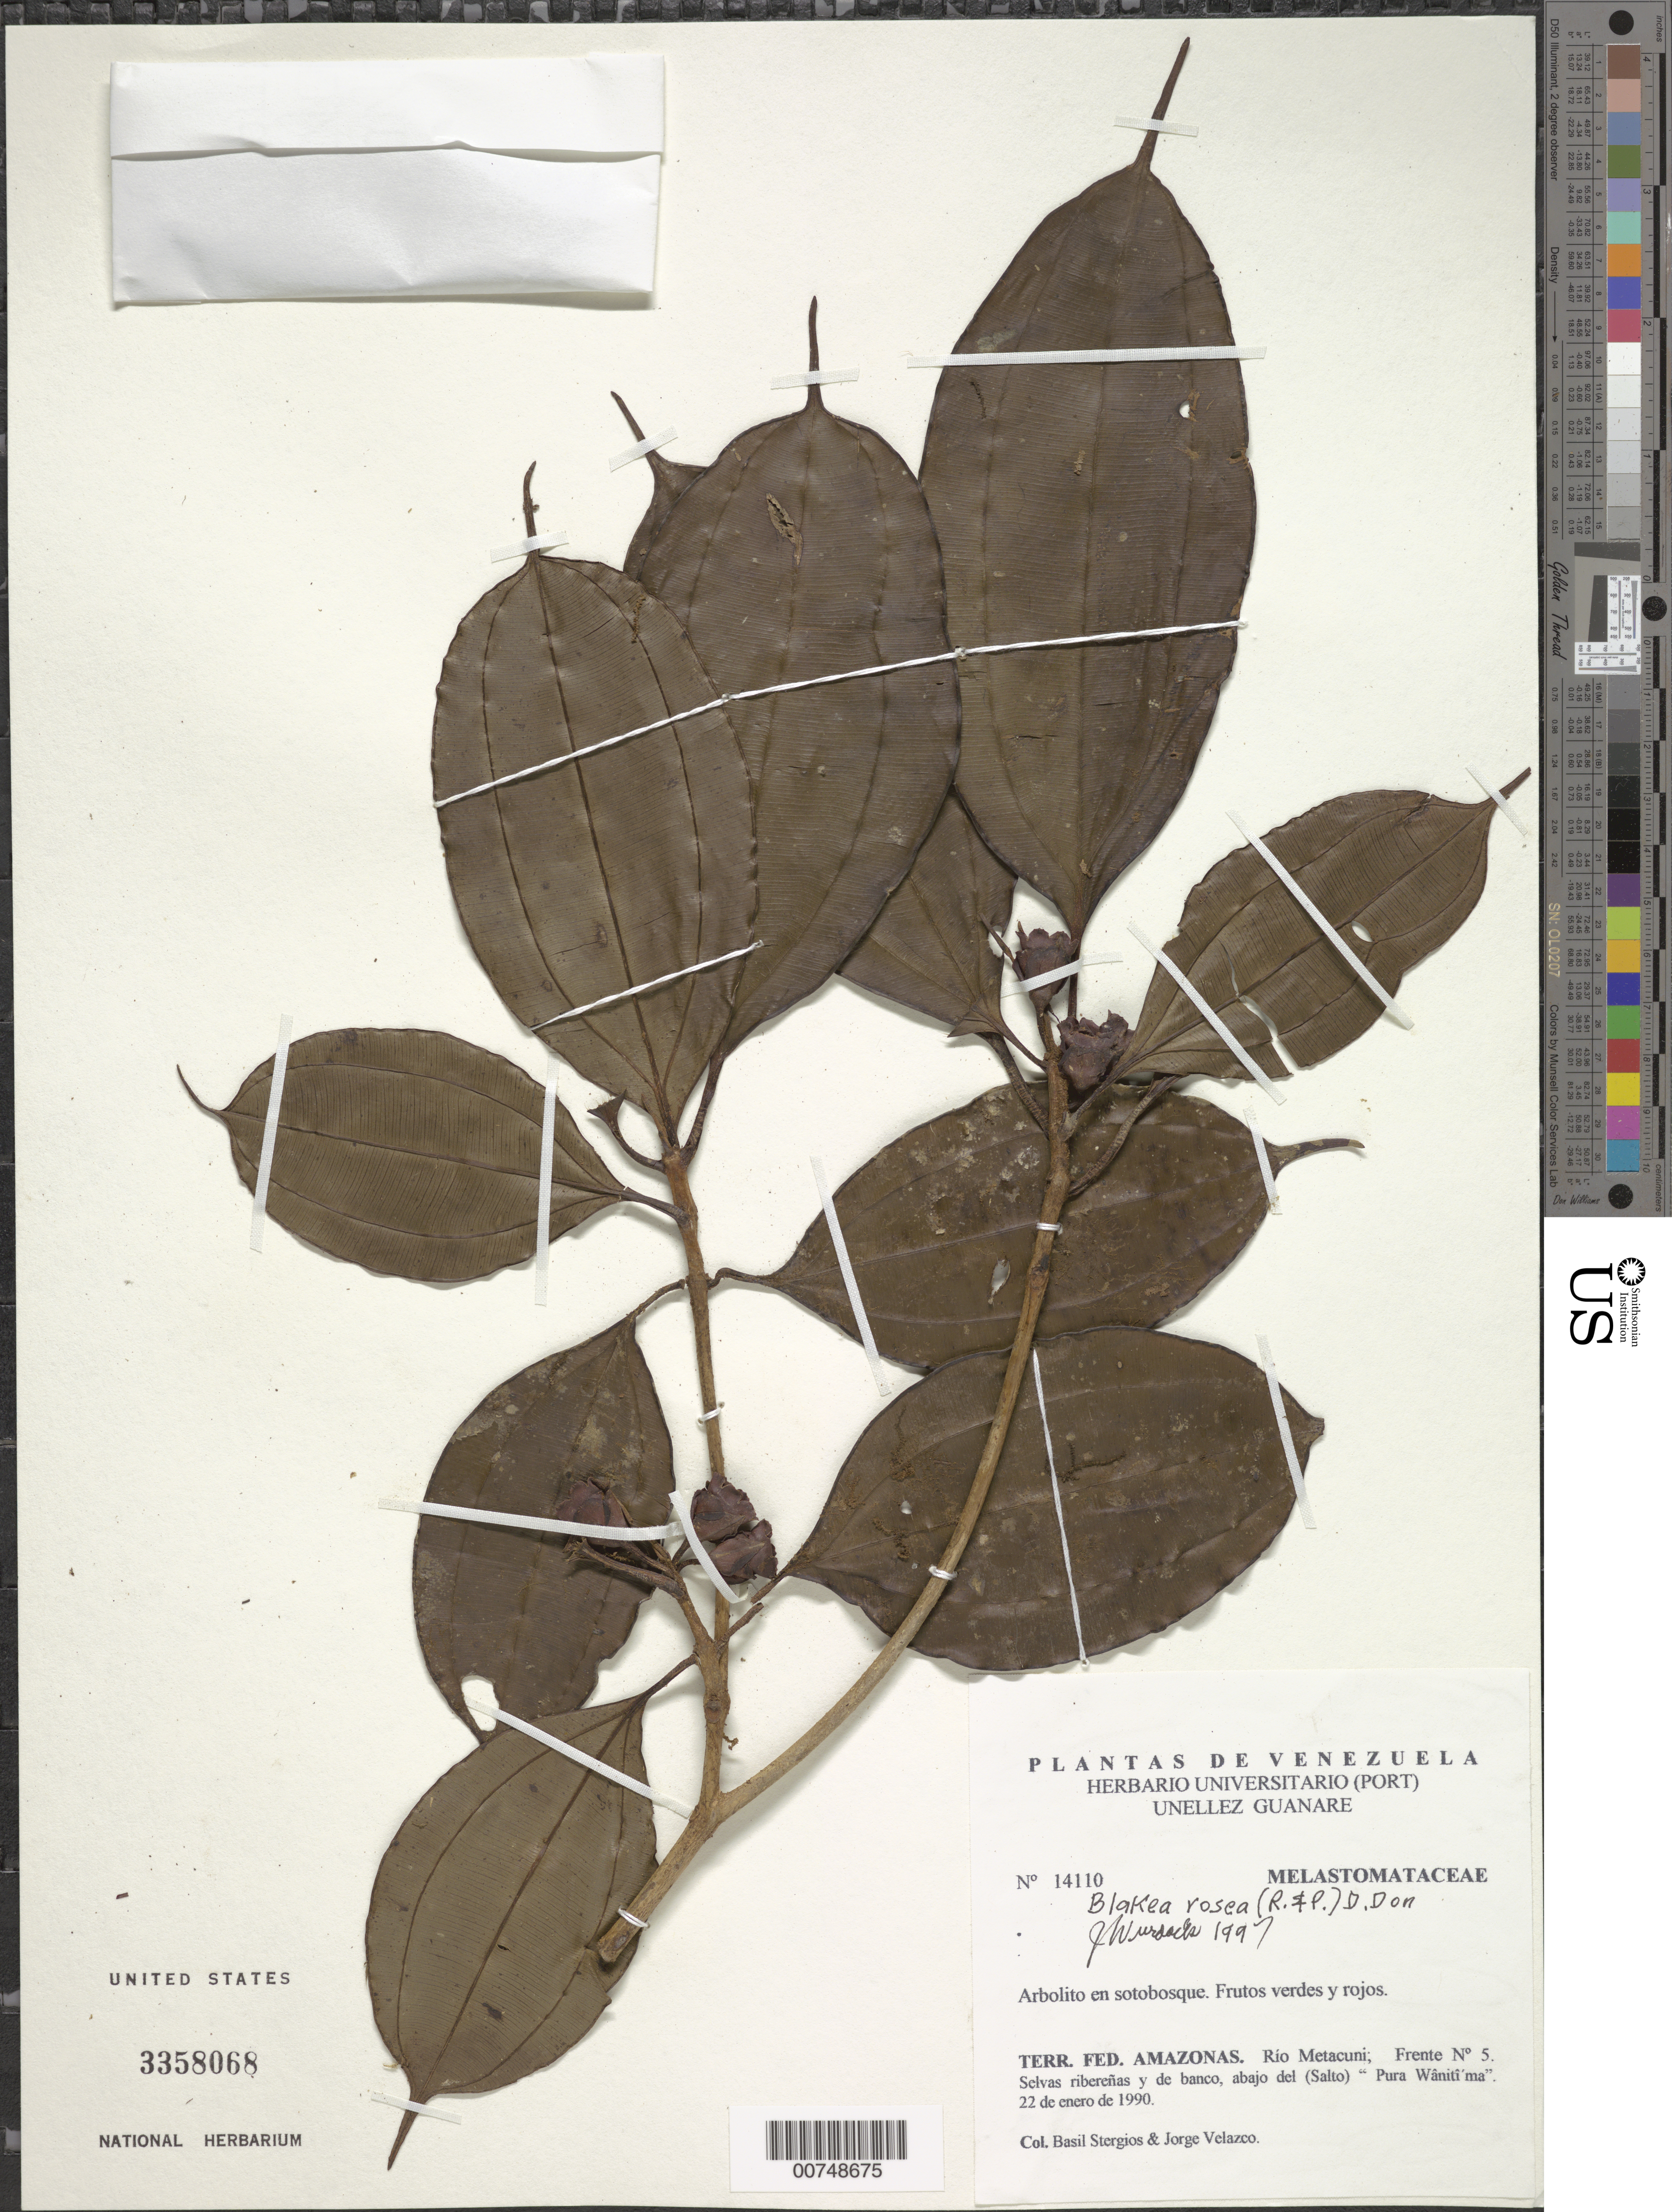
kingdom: Plantae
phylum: Tracheophyta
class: Magnoliopsida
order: Myrtales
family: Melastomataceae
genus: Blakea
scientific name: Blakea rosea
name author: D. Don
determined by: Wurdack, John J., (US), US (UNITED STATES)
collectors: B. G. Stergios & J. Velazco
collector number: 14110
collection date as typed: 22-Jan-90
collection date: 1990-01-22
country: Venezuela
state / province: Amazonas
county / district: Alto Orinoco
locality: Río Metacuni; Frente no. 5, abajo del (Salto) "Pura Waniti'ma"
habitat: Sotobosque; selvas riberenas y de banco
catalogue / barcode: US 3358068